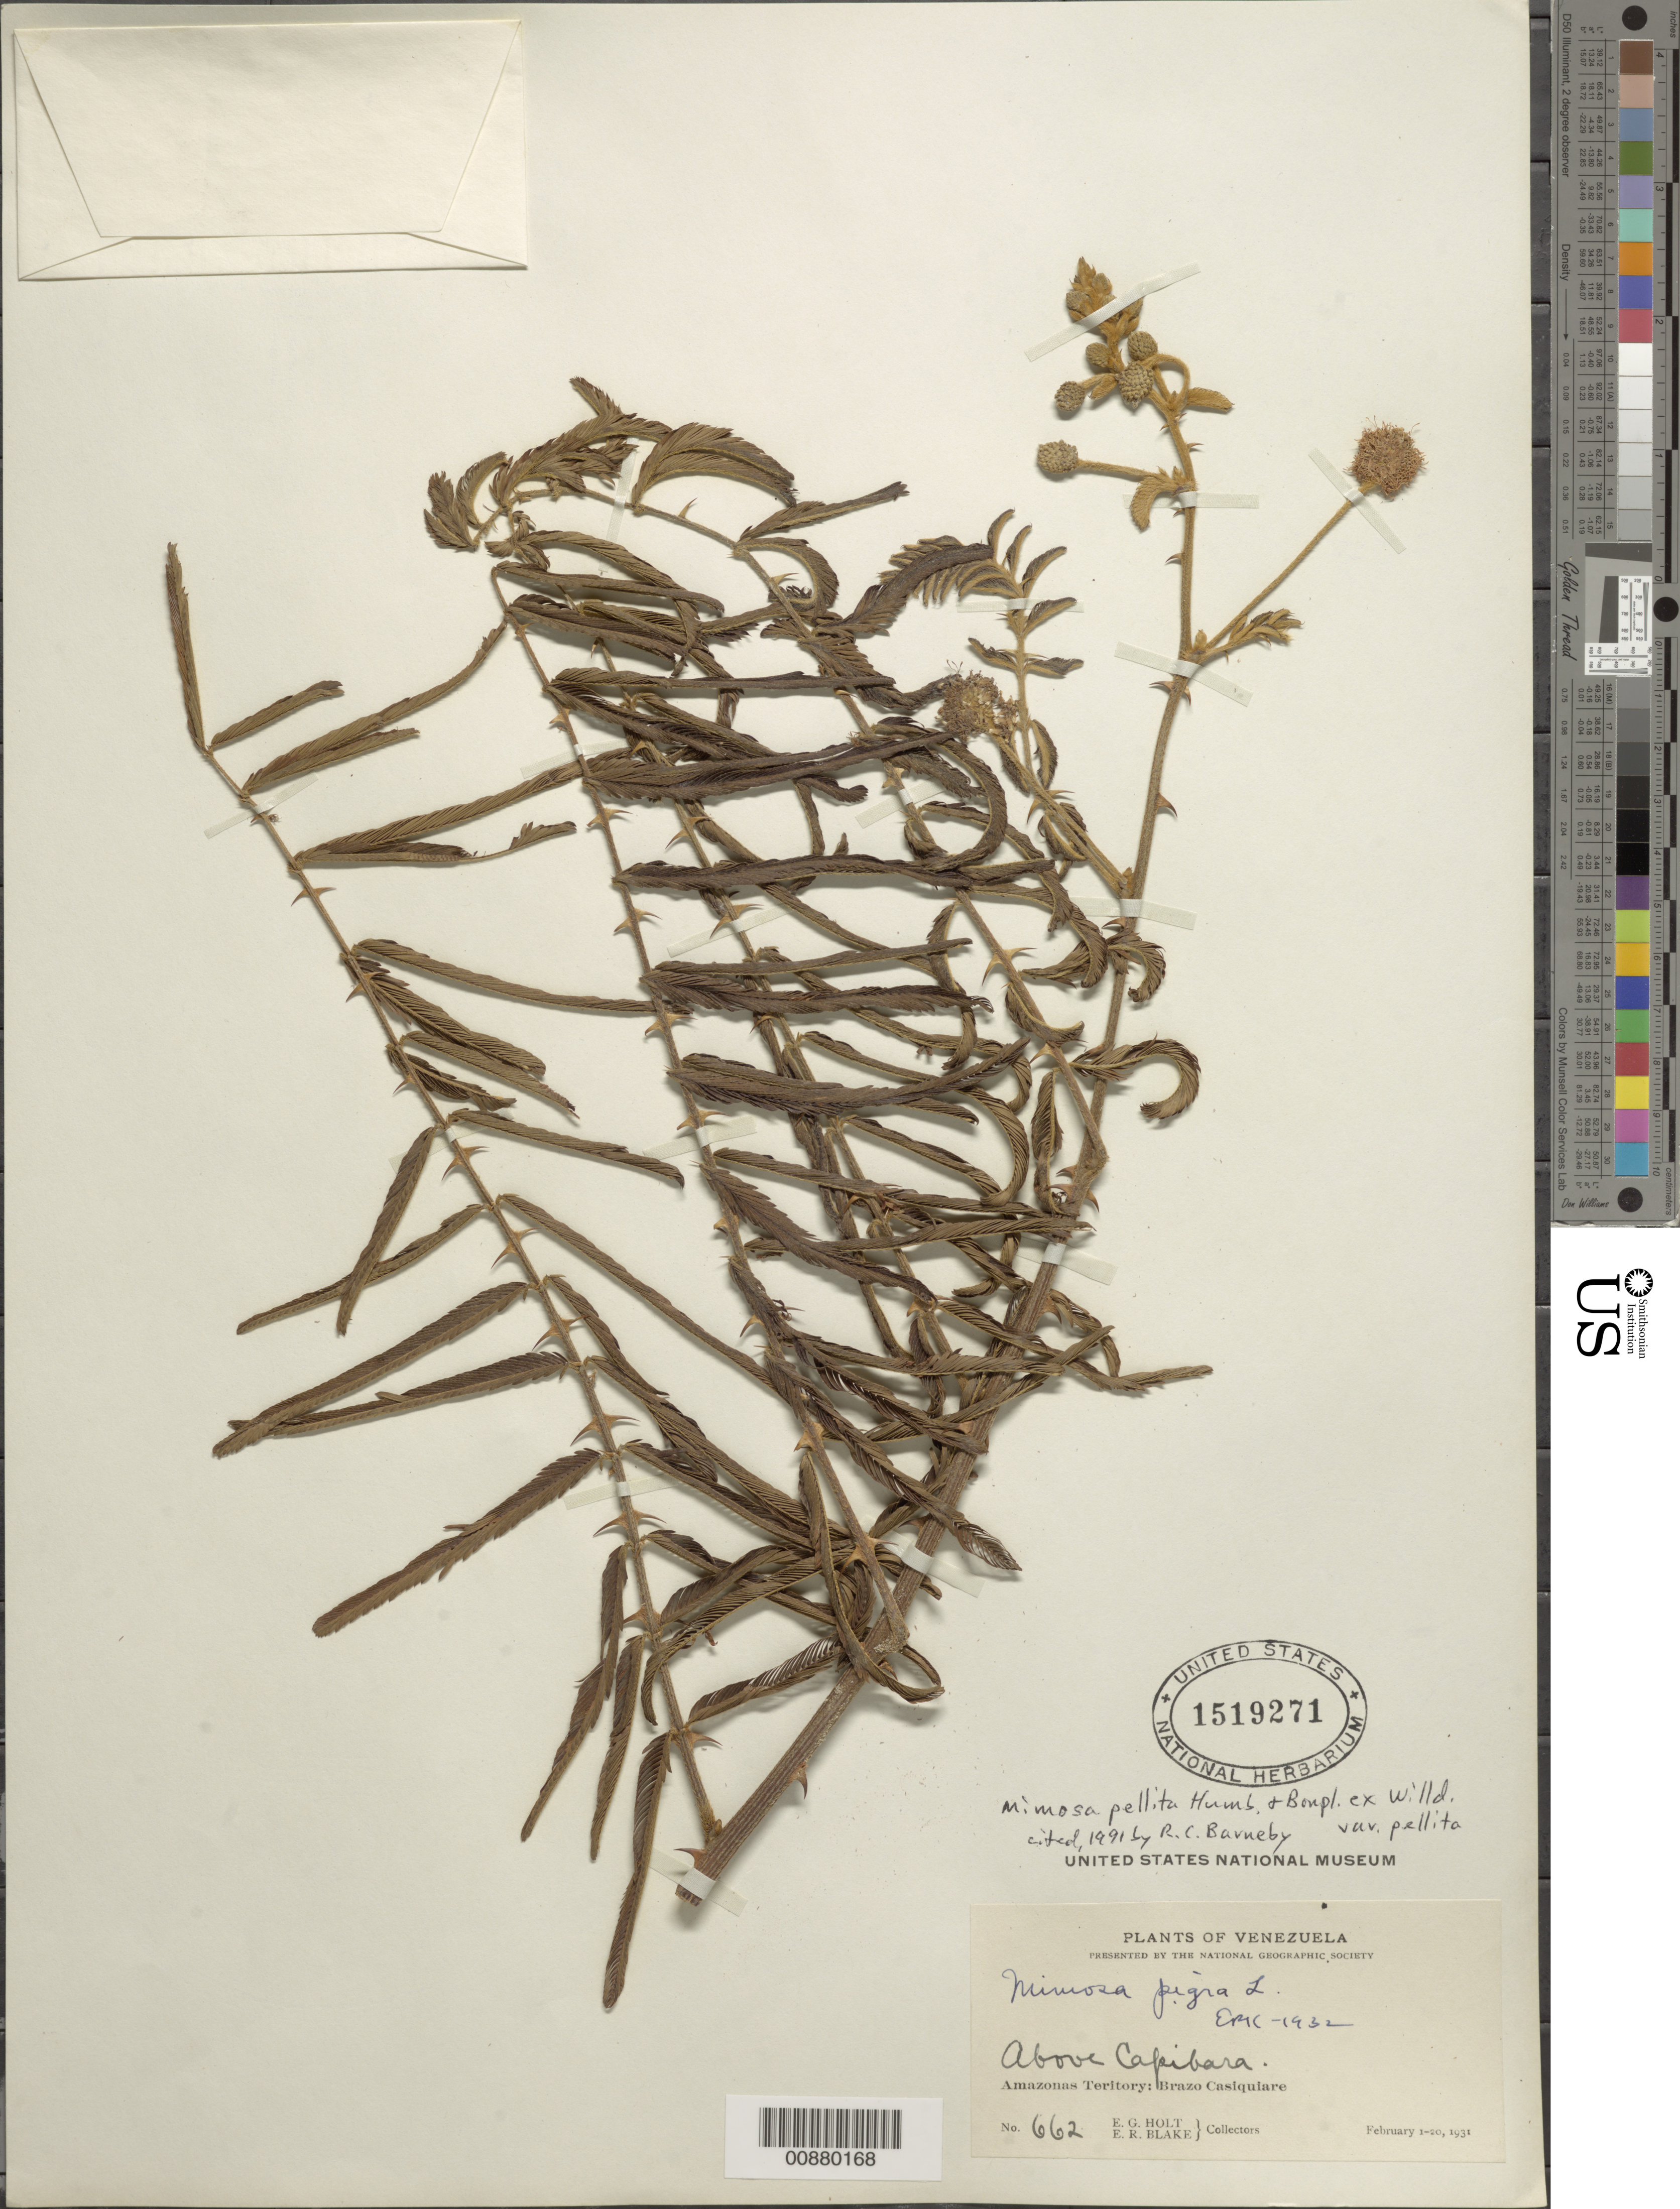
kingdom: Plantae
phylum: Tracheophyta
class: Magnoliopsida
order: Fabales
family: Fabaceae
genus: Mimosa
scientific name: Mimosa pellita var. pellita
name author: Humb. & Bonpl. ex Willd.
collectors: E. Holt & E. R. Blake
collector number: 662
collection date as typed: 1-Feb-31 to 20-Feb-31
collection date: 1931-02-01/1931-02-20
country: Venezuela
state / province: Amazonas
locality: Brazo Casiquiare, above Capibara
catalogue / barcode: US 1519271